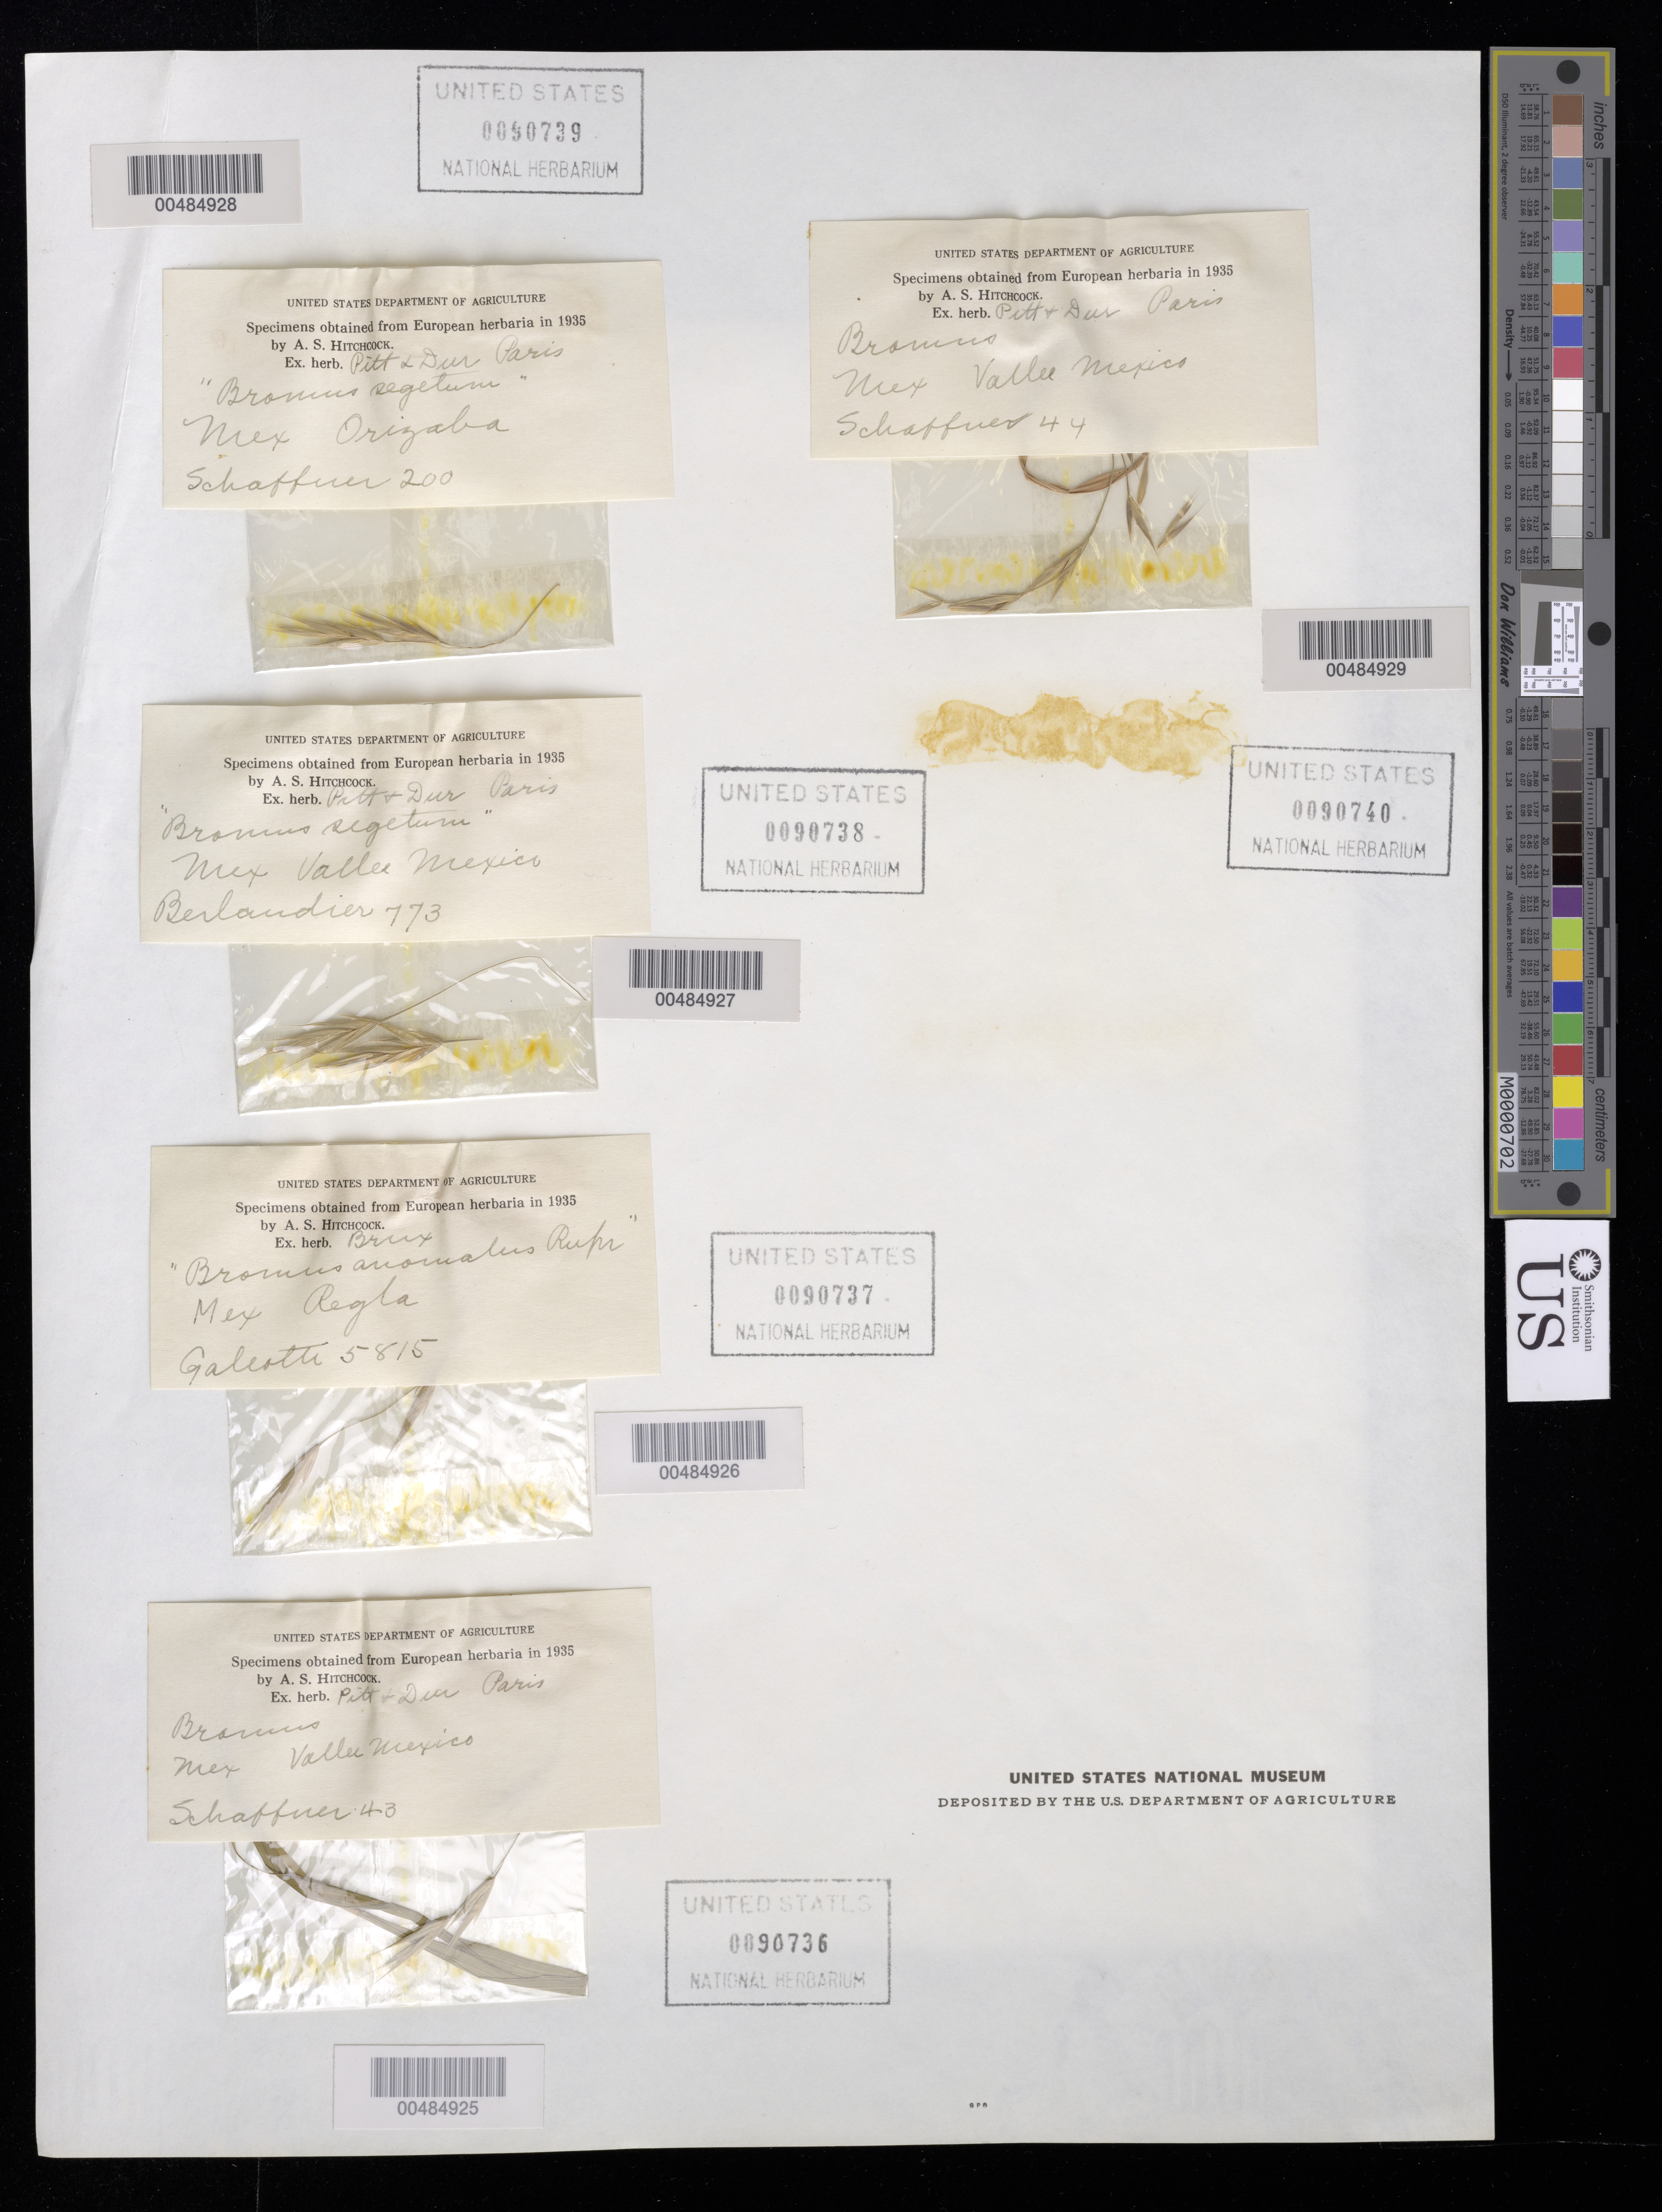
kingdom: Plantae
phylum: Tracheophyta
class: Liliopsida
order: Poales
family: Poaceae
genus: Bromus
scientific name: Bromus carinatus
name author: Hook. & Arn.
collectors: J. L. Berlandier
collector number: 773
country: Mexico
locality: Valle Mexico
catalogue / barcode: US 90738